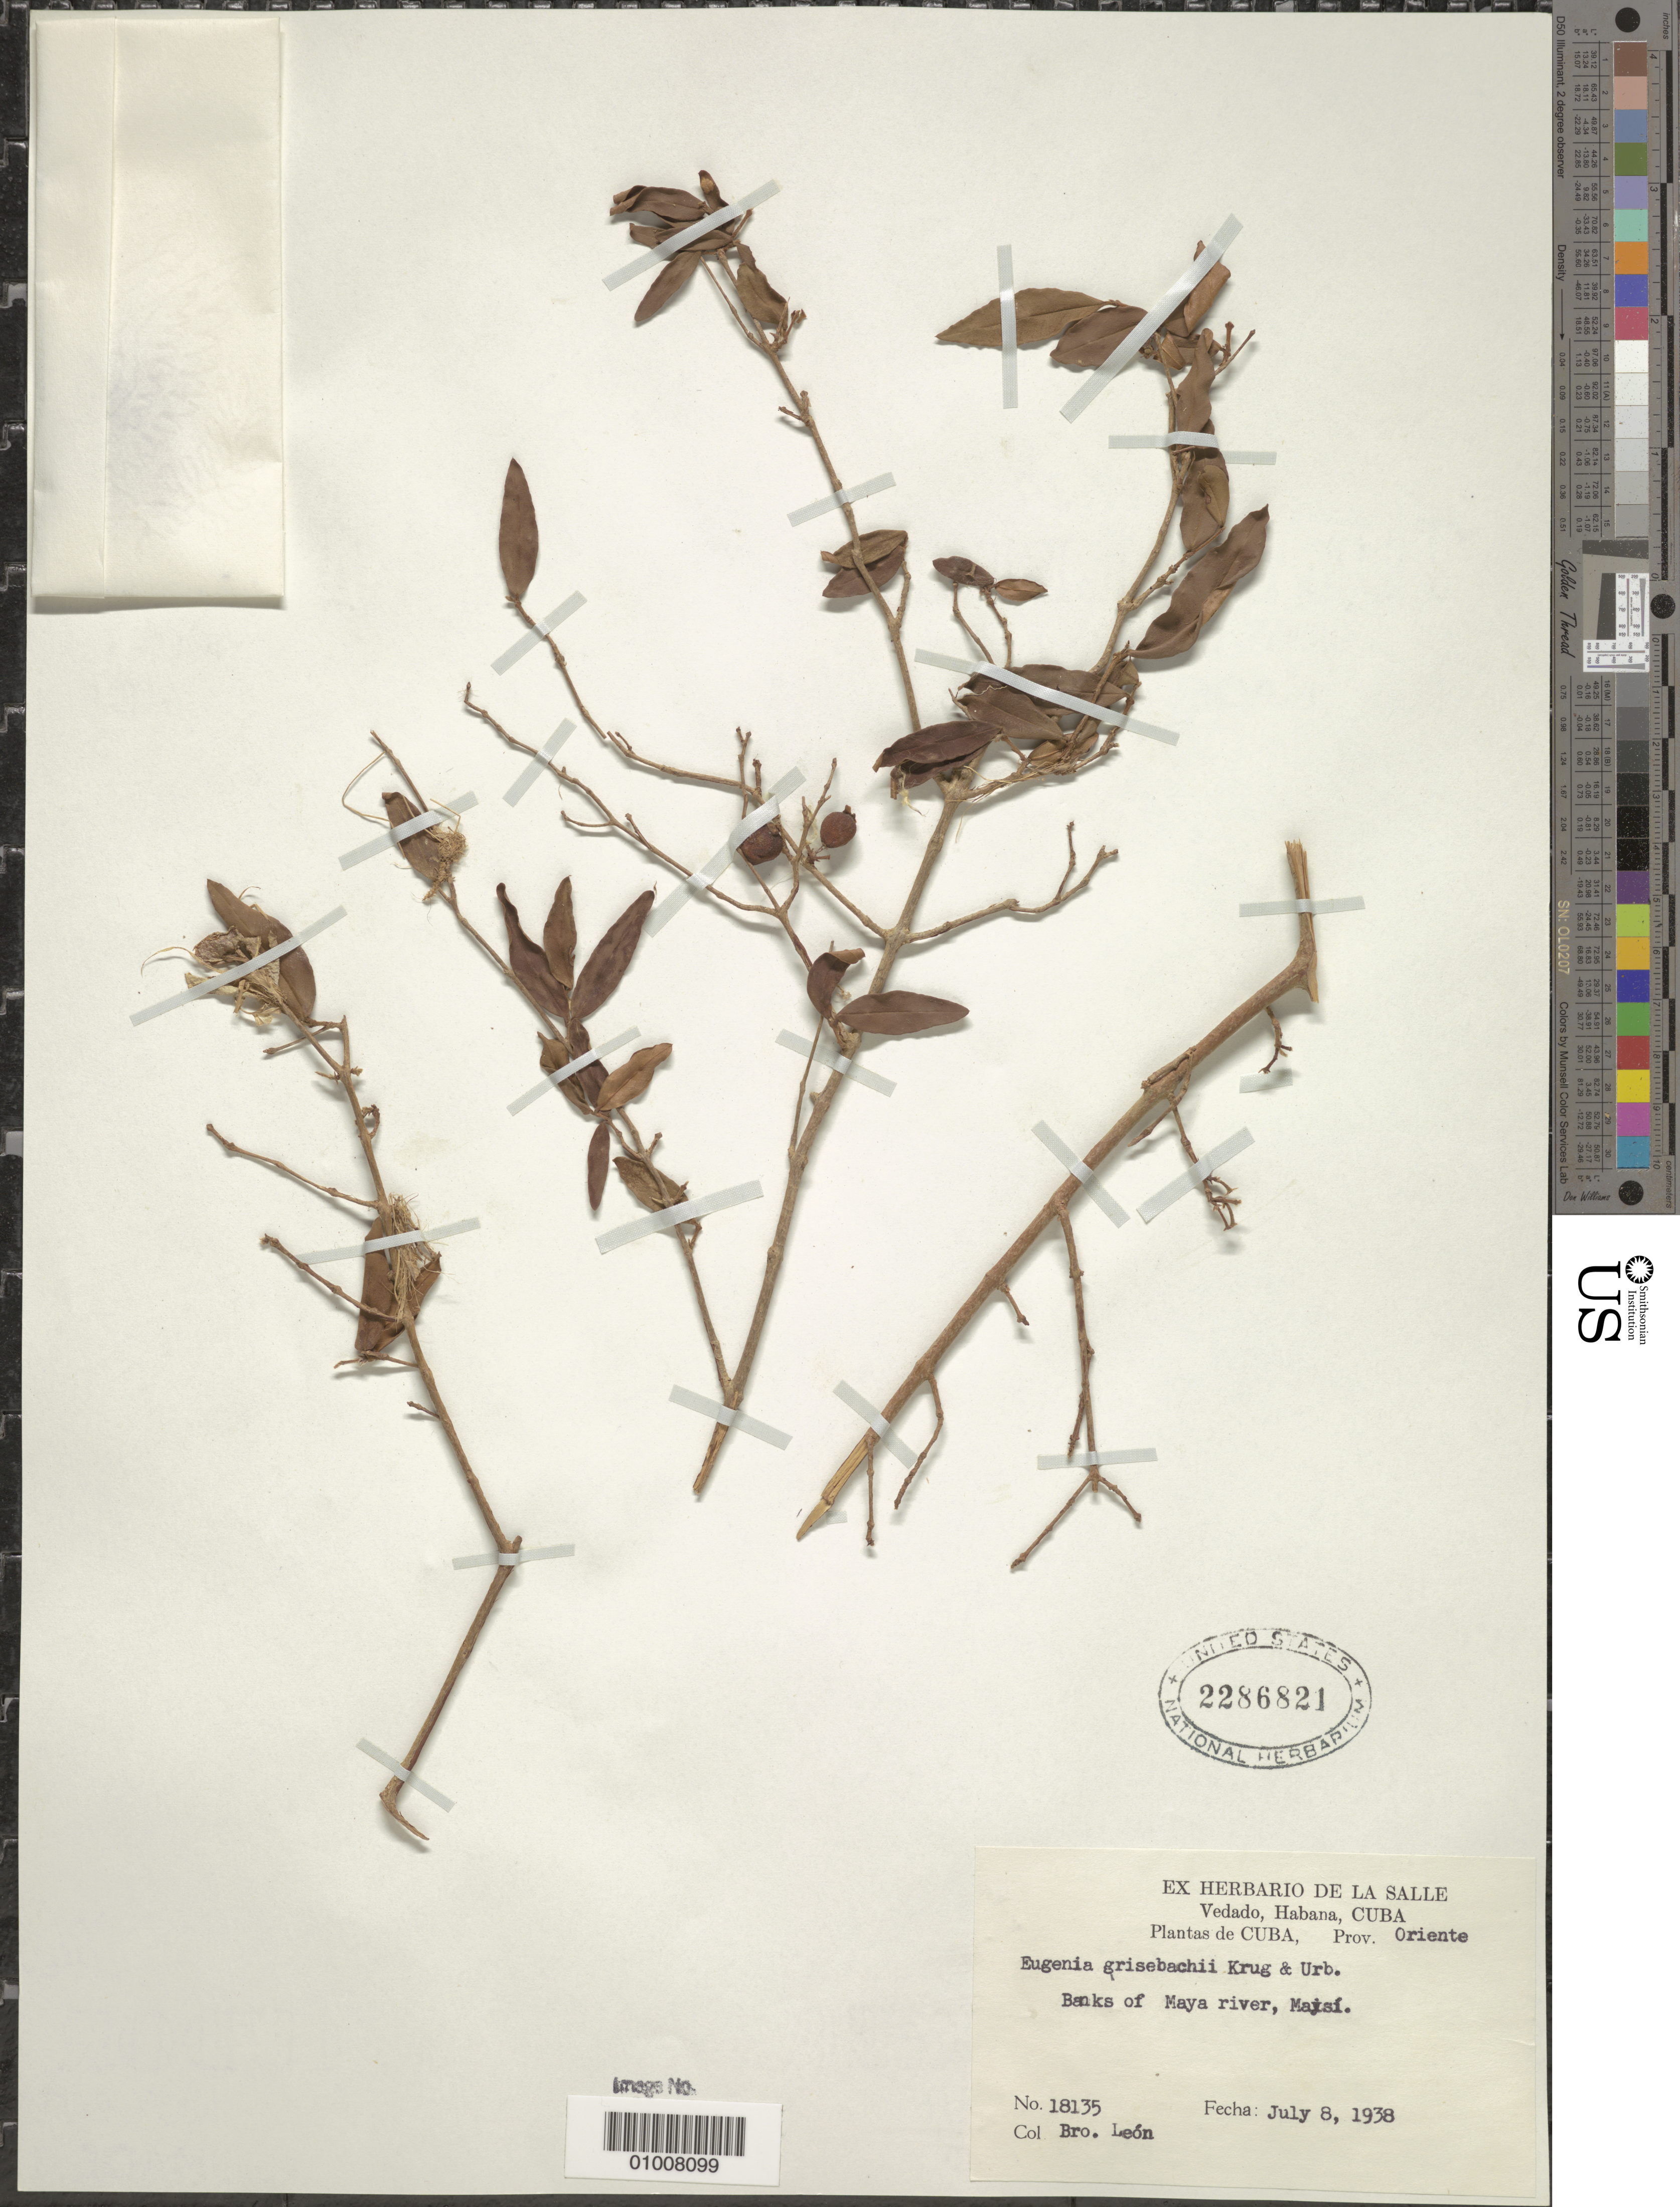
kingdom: Plantae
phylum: Tracheophyta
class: Magnoliopsida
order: Myrtales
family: Myrtaceae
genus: Eugenia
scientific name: Eugenia grisebachii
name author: Krug & Urb.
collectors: Bro. León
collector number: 18135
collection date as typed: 08 Jul 1938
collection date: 1938-07-08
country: Cuba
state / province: Oriente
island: Cuba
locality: Banks of Maya river, Maysí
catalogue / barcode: US 2286821